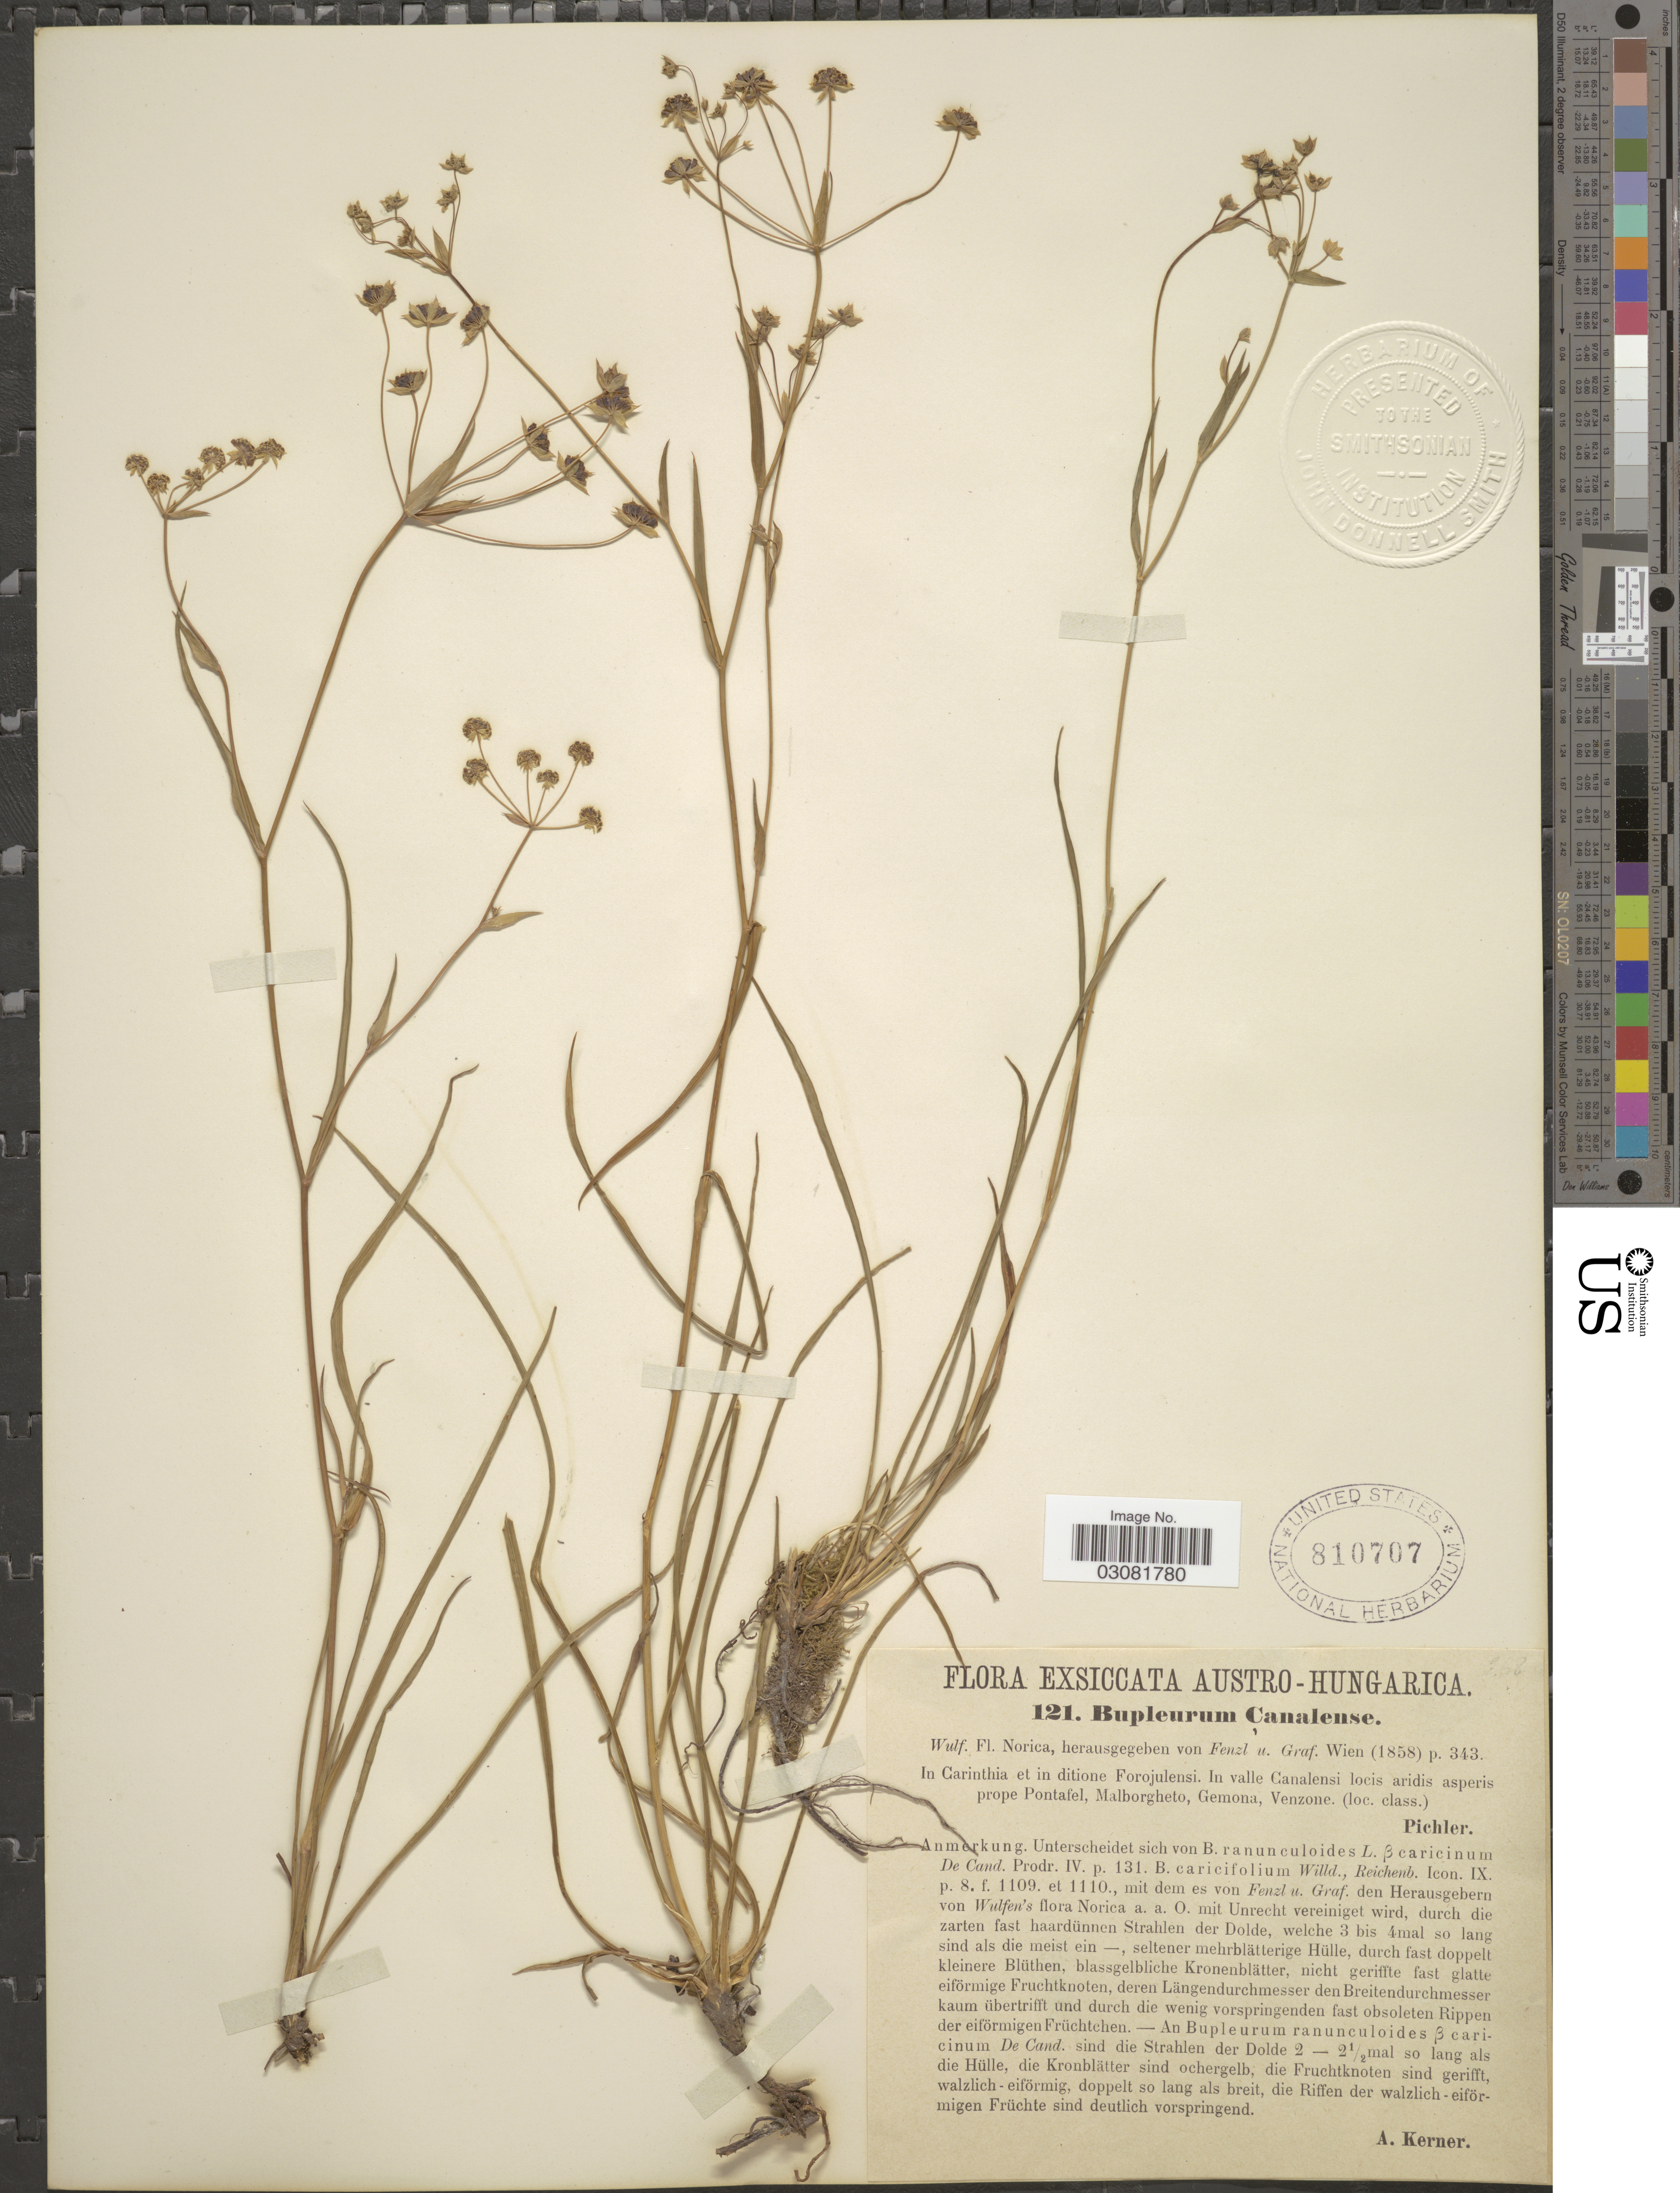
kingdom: Plantae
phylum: Tracheophyta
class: Magnoliopsida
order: Apiales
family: Apiaceae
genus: Bupleurum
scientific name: Bupleurum canalense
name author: Wulfen ex Spreng.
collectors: Pichler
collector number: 121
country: Italy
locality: Austro-Hungarica, In Carinthia et in ditione Forojulensi. In valle Canalensi locis aridis asperis prope Pontafel, Malborgheto, Gemona, Venzone.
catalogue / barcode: US 810707